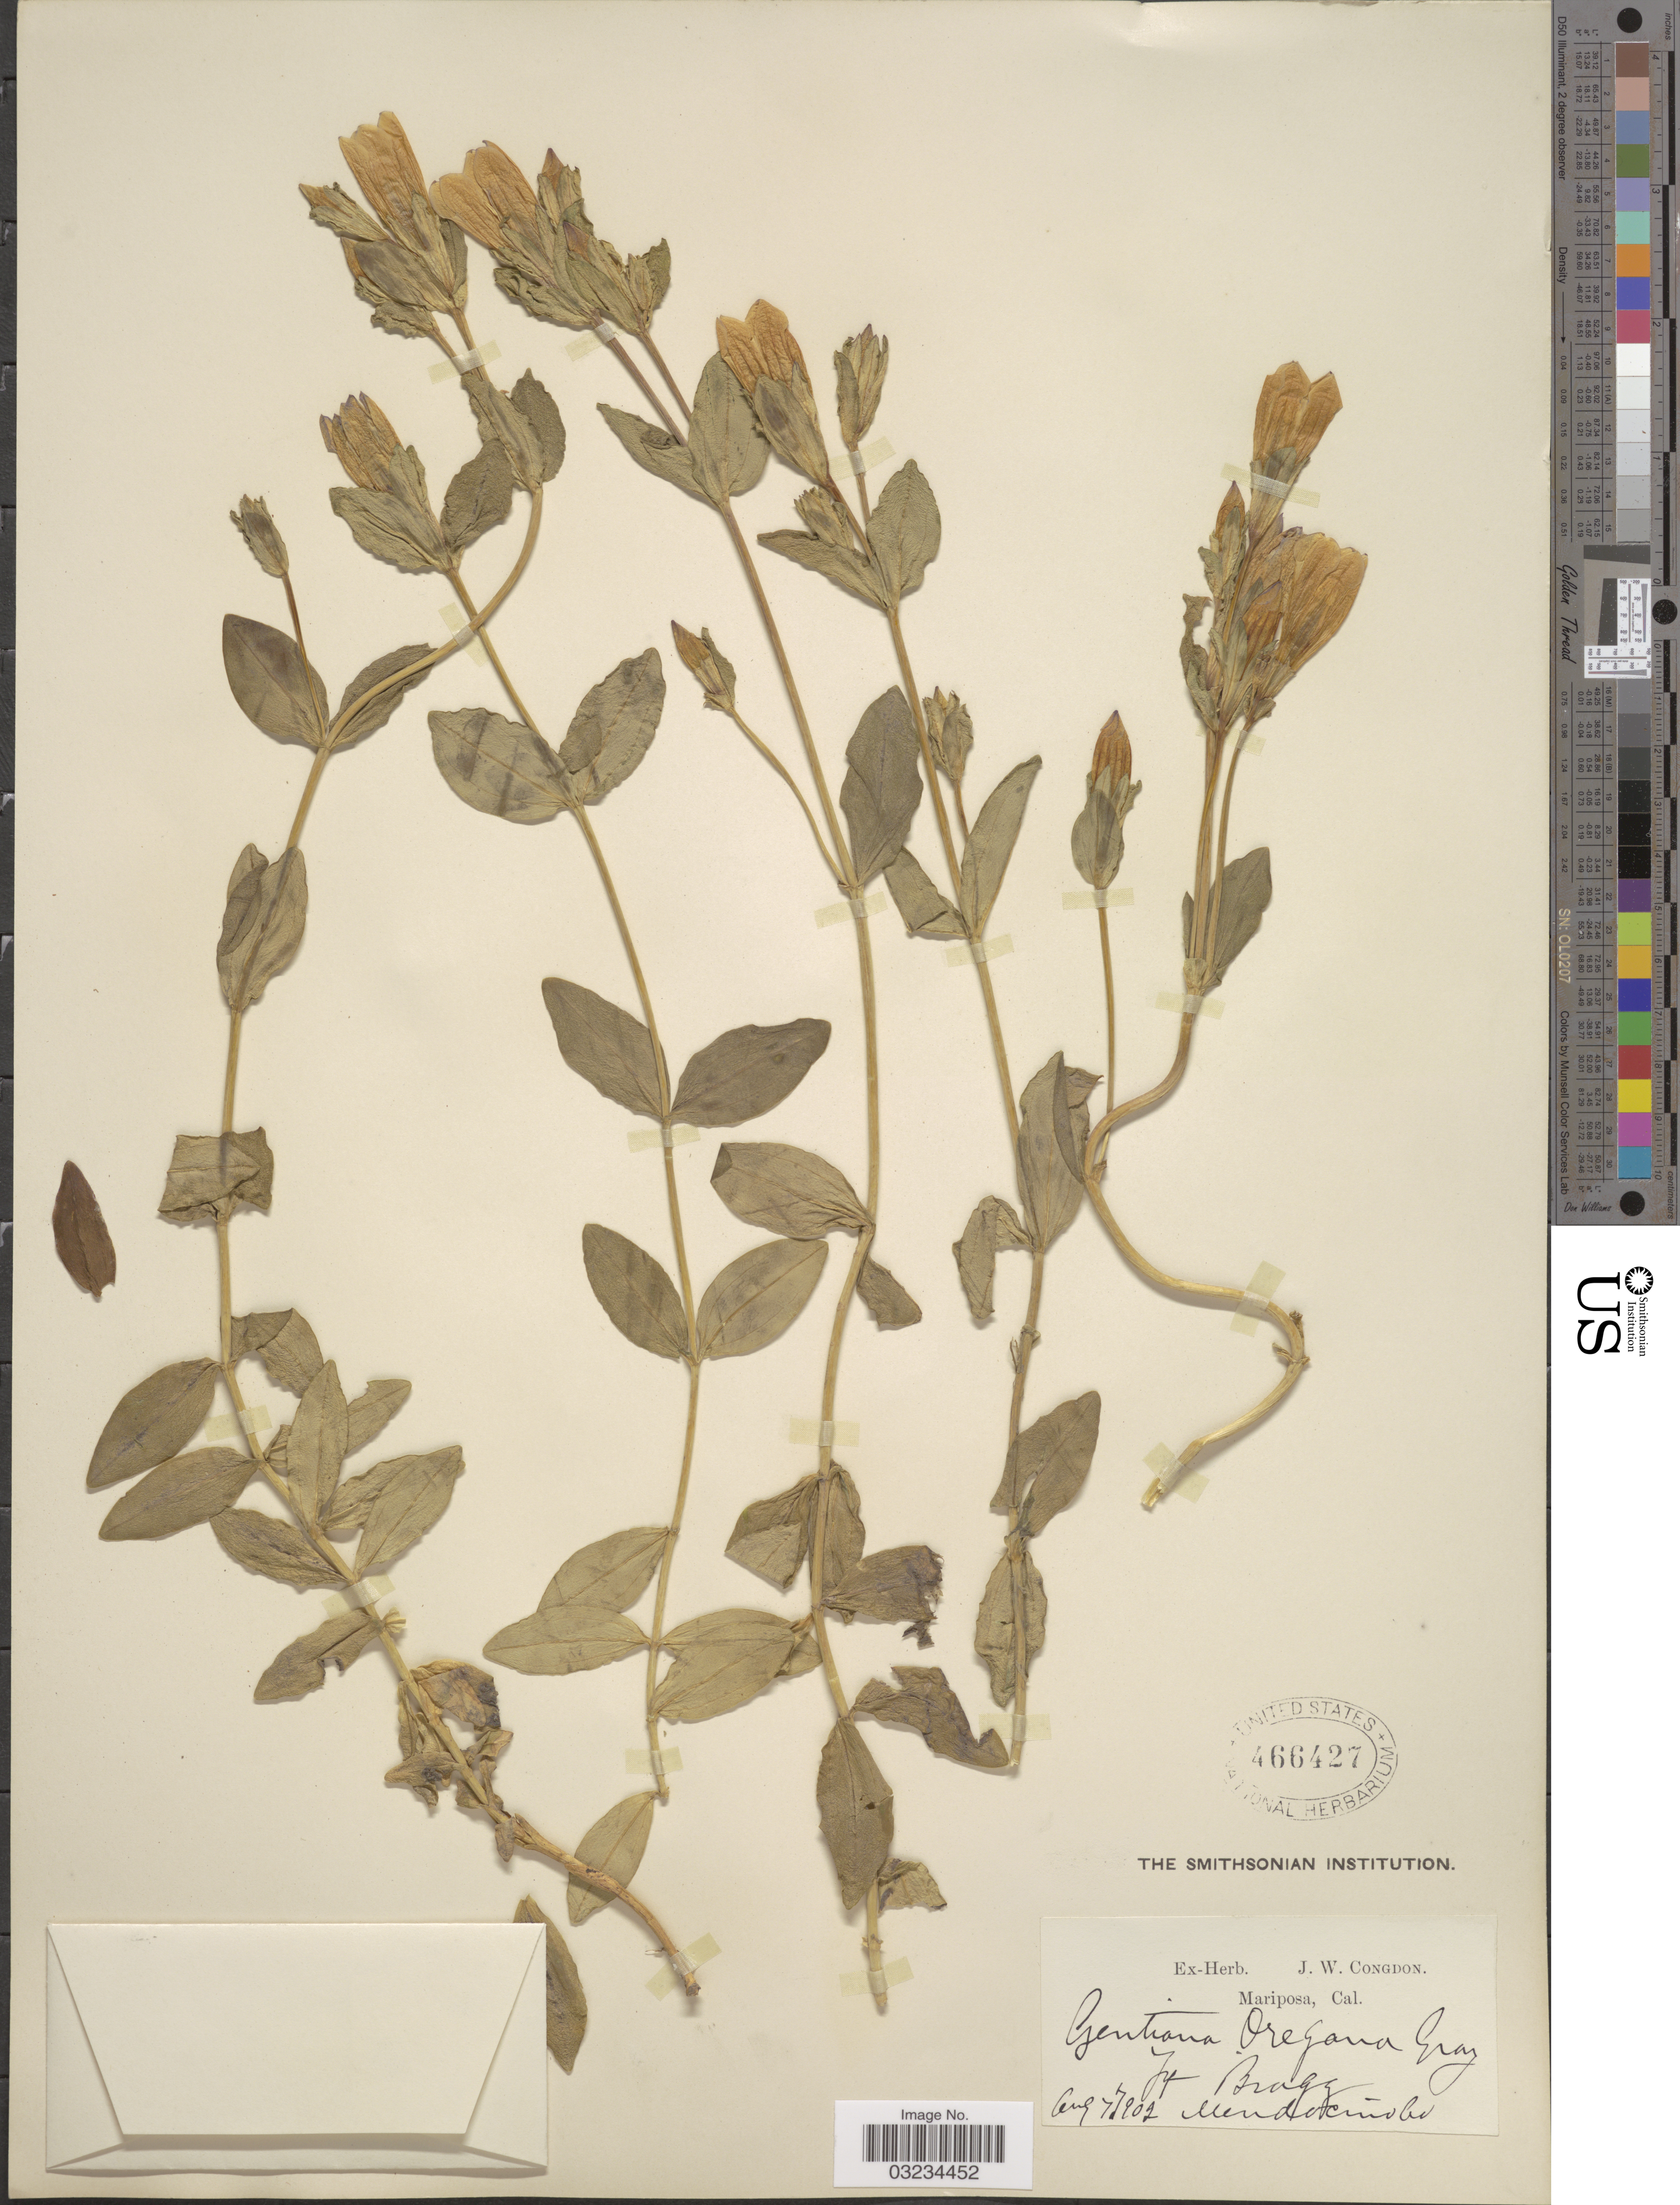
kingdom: Plantae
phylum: Tracheophyta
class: Magnoliopsida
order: Gentianales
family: Gentianaceae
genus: Gentiana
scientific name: Gentiana oregana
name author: Engelm. ex A. Gray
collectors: ex herb. J. W. Congdon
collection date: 1902-08-07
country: United States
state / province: California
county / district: Mendocino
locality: Mendocino Co.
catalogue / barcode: US 466427